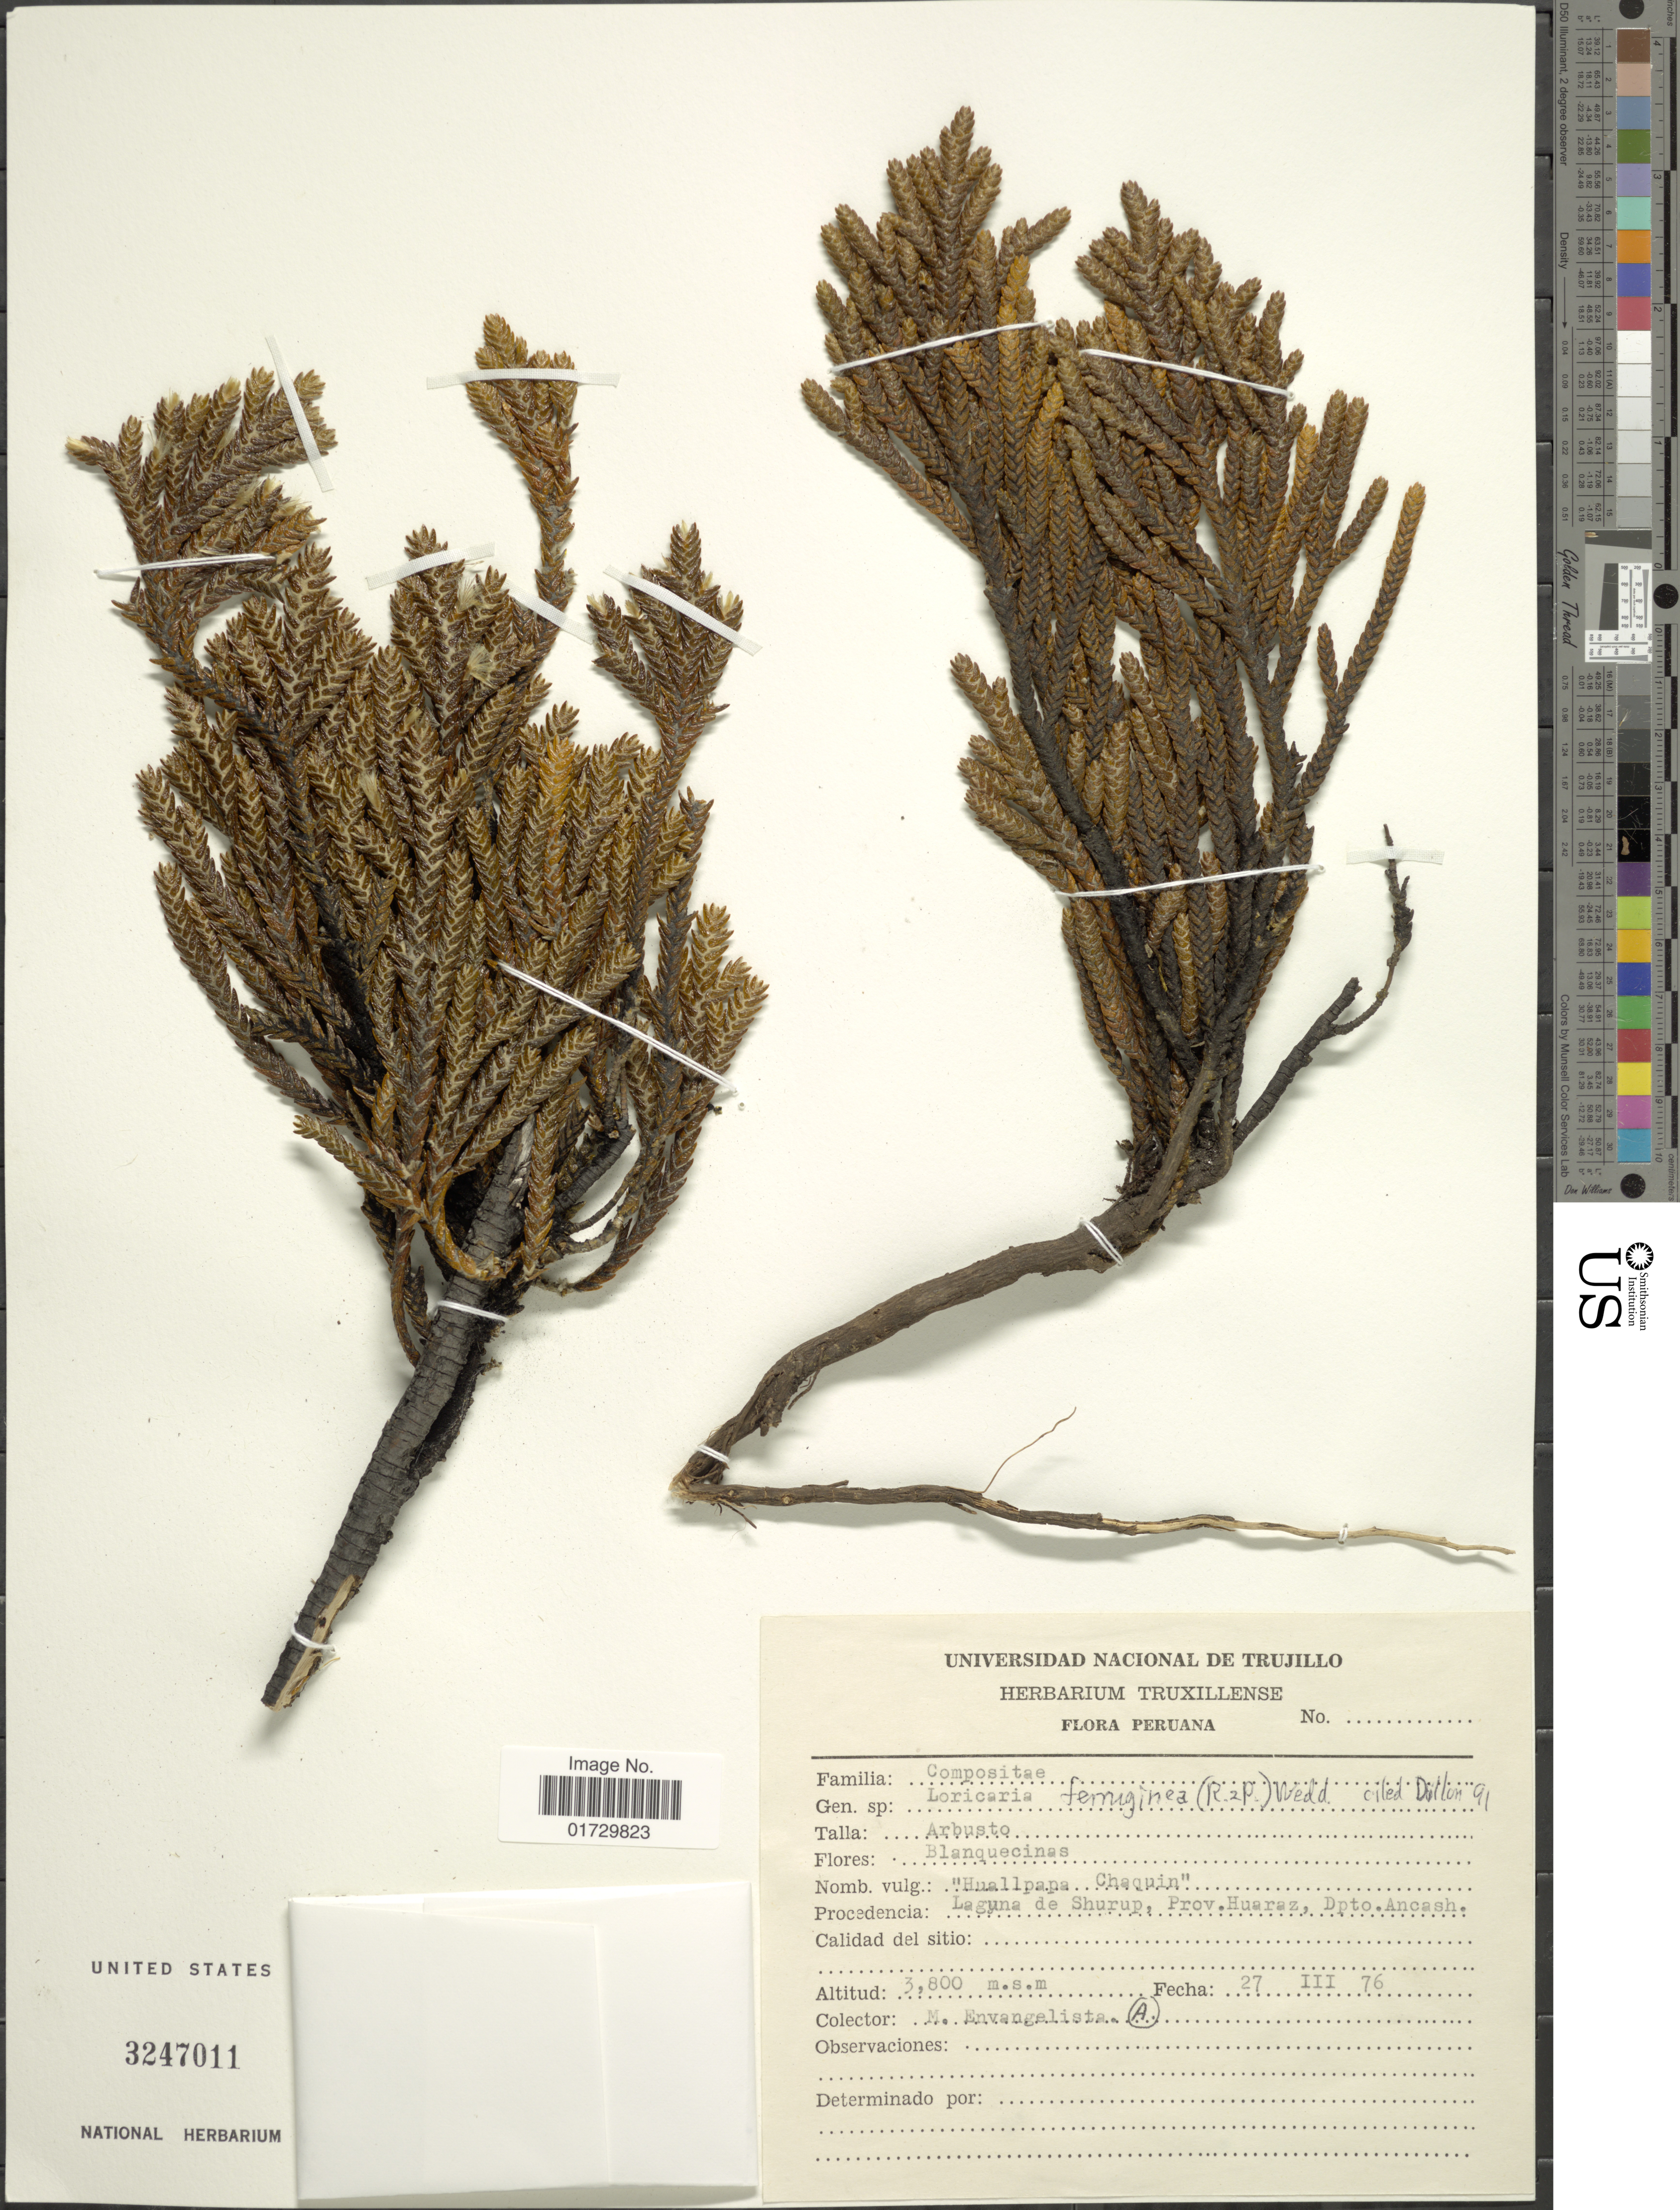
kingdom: Plantae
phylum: Tracheophyta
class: Magnoliopsida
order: Asterales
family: Asteraceae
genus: Loricaria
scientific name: Loricaria ferruginea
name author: (Ruiz & Pav.) Wedd.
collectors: M. Evangelista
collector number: A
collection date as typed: Transcribed d/m/y: 27/3/76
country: Peru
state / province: Ancash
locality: Huallpapa Chaquin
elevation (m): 3800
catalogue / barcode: US 3247011